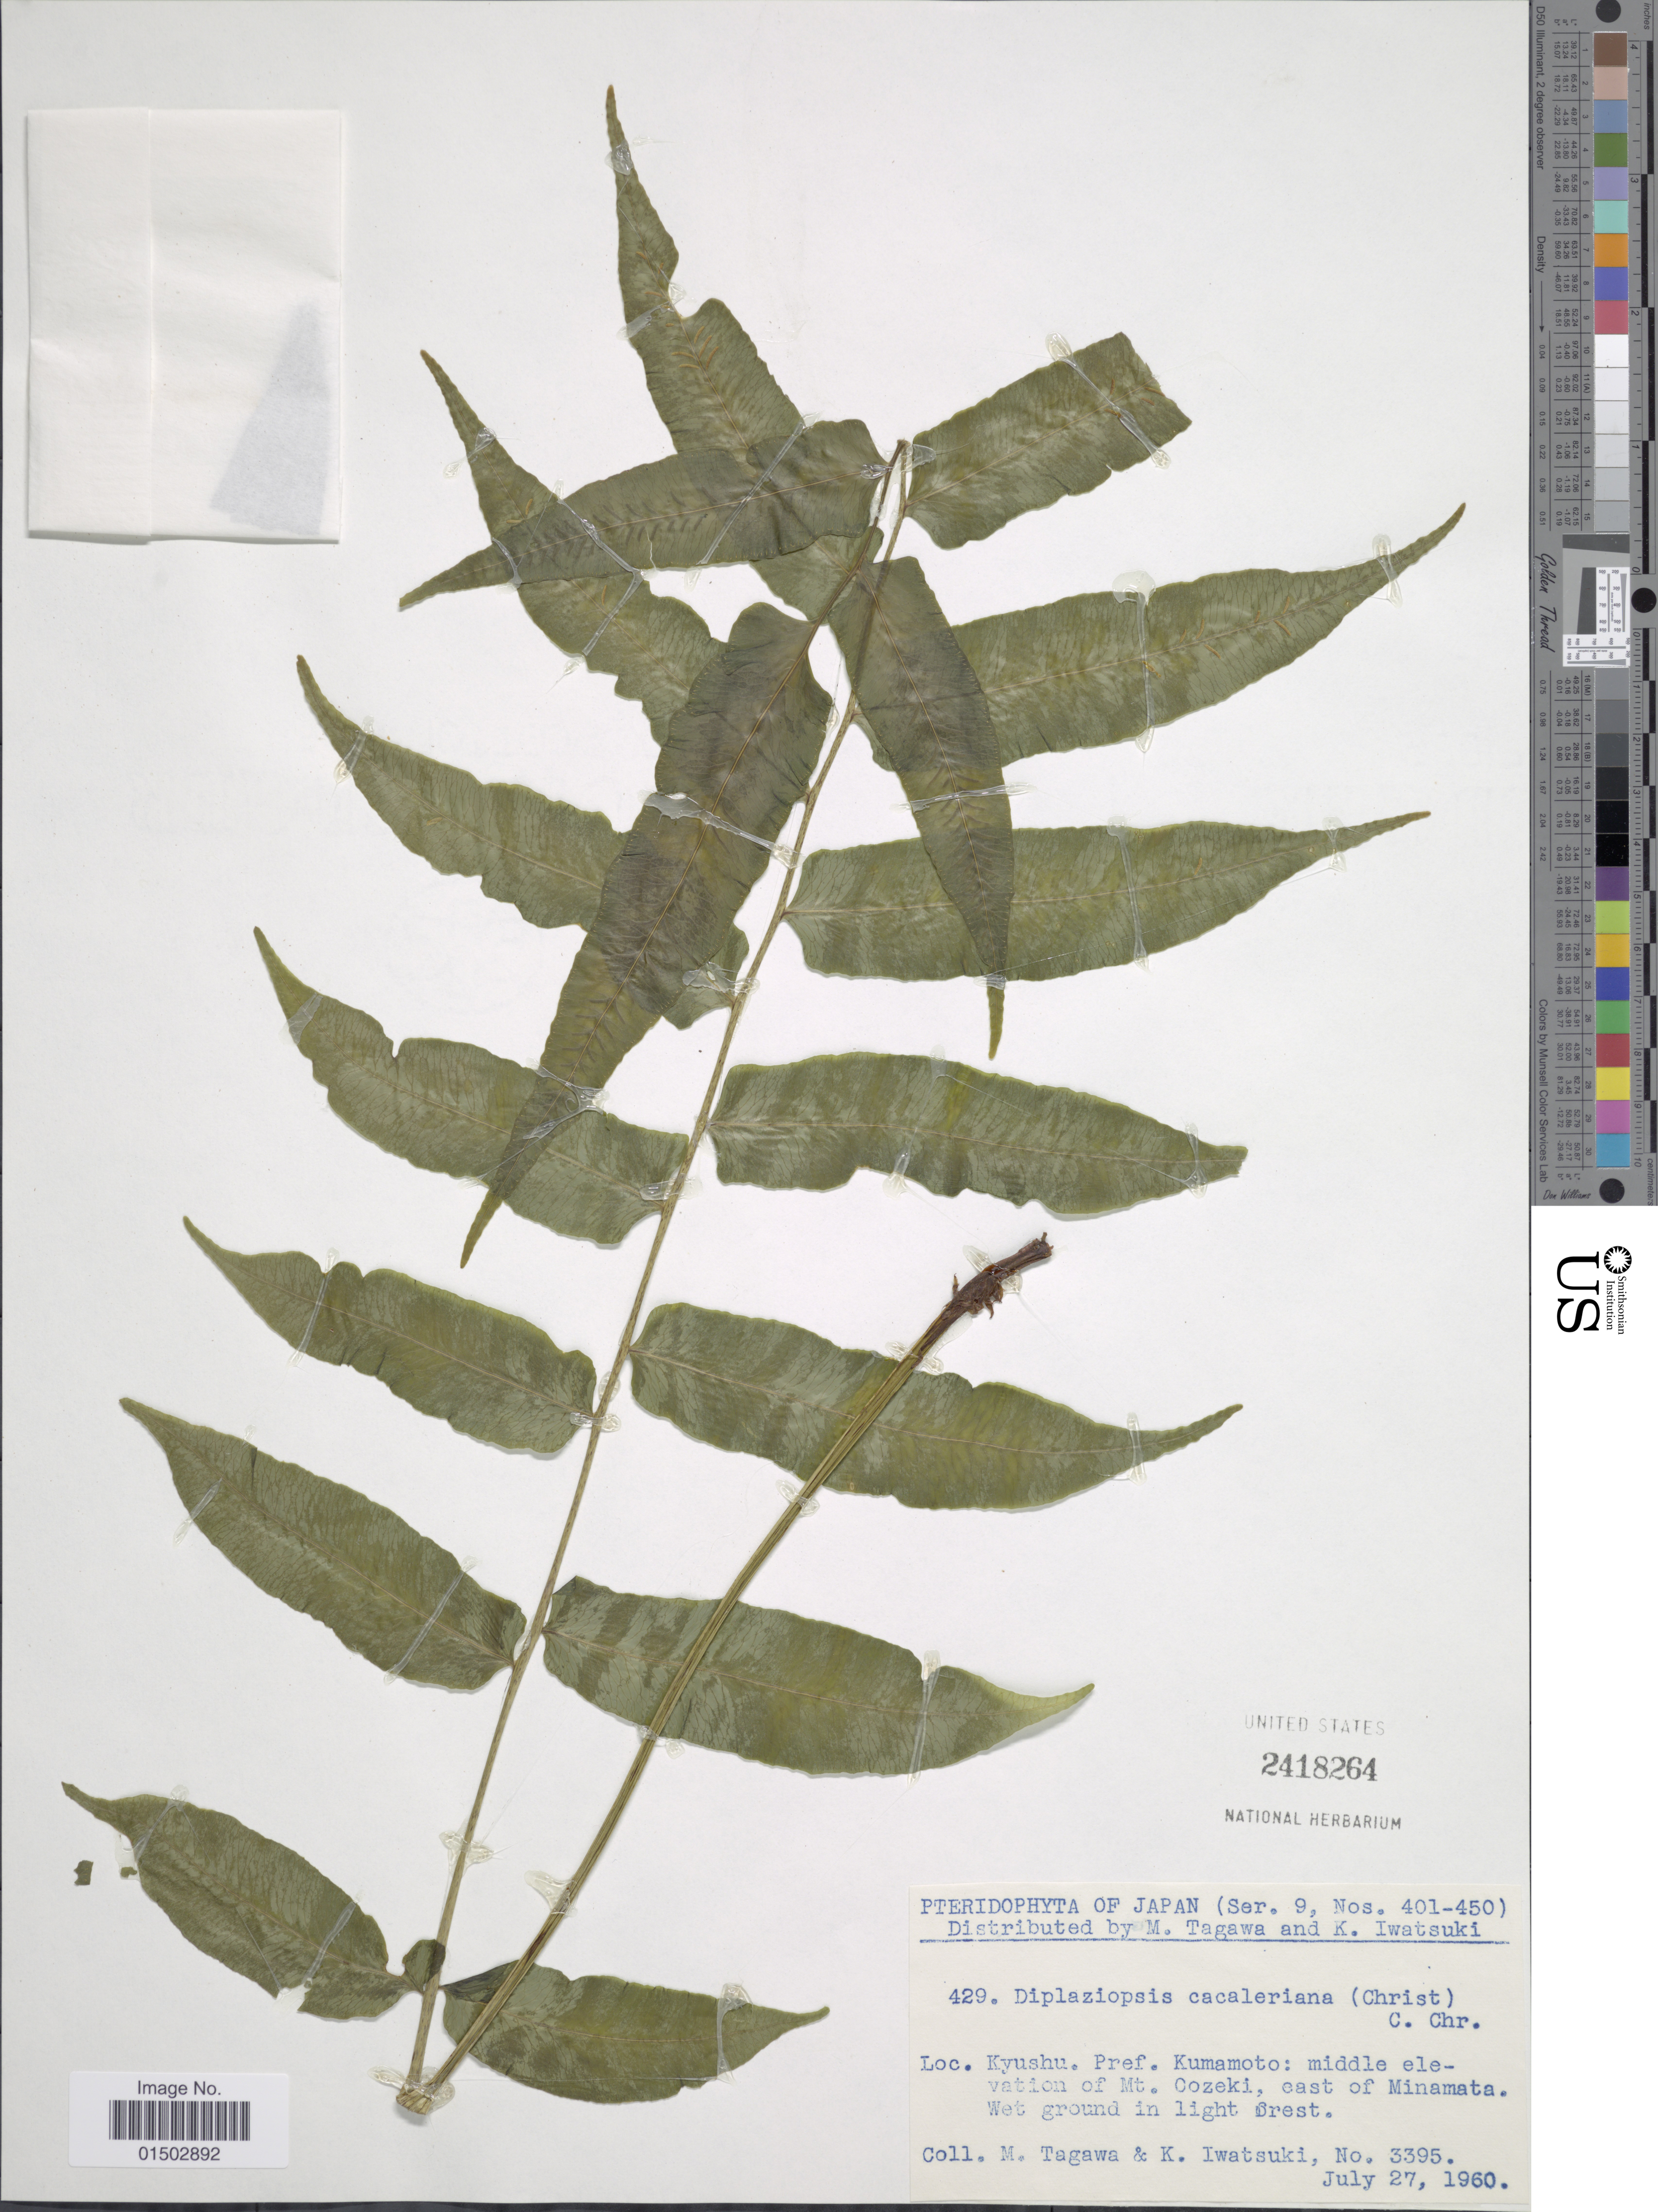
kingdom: Plantae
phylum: Tracheophyta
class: Polypodiopsida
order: Polypodiales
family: Diplaziopsidaceae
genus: Diplaziopsis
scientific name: Diplaziopsis cavaleriana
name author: (Christ) C. Chr.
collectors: M. Tagawa & K. Iwatsuki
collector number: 3395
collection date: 1960-07-27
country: Japan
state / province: Kumamoto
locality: Kyushu, middle elevation of Mt. Oozeki, east of Minamata. Wet ground in light forest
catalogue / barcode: US 2418264